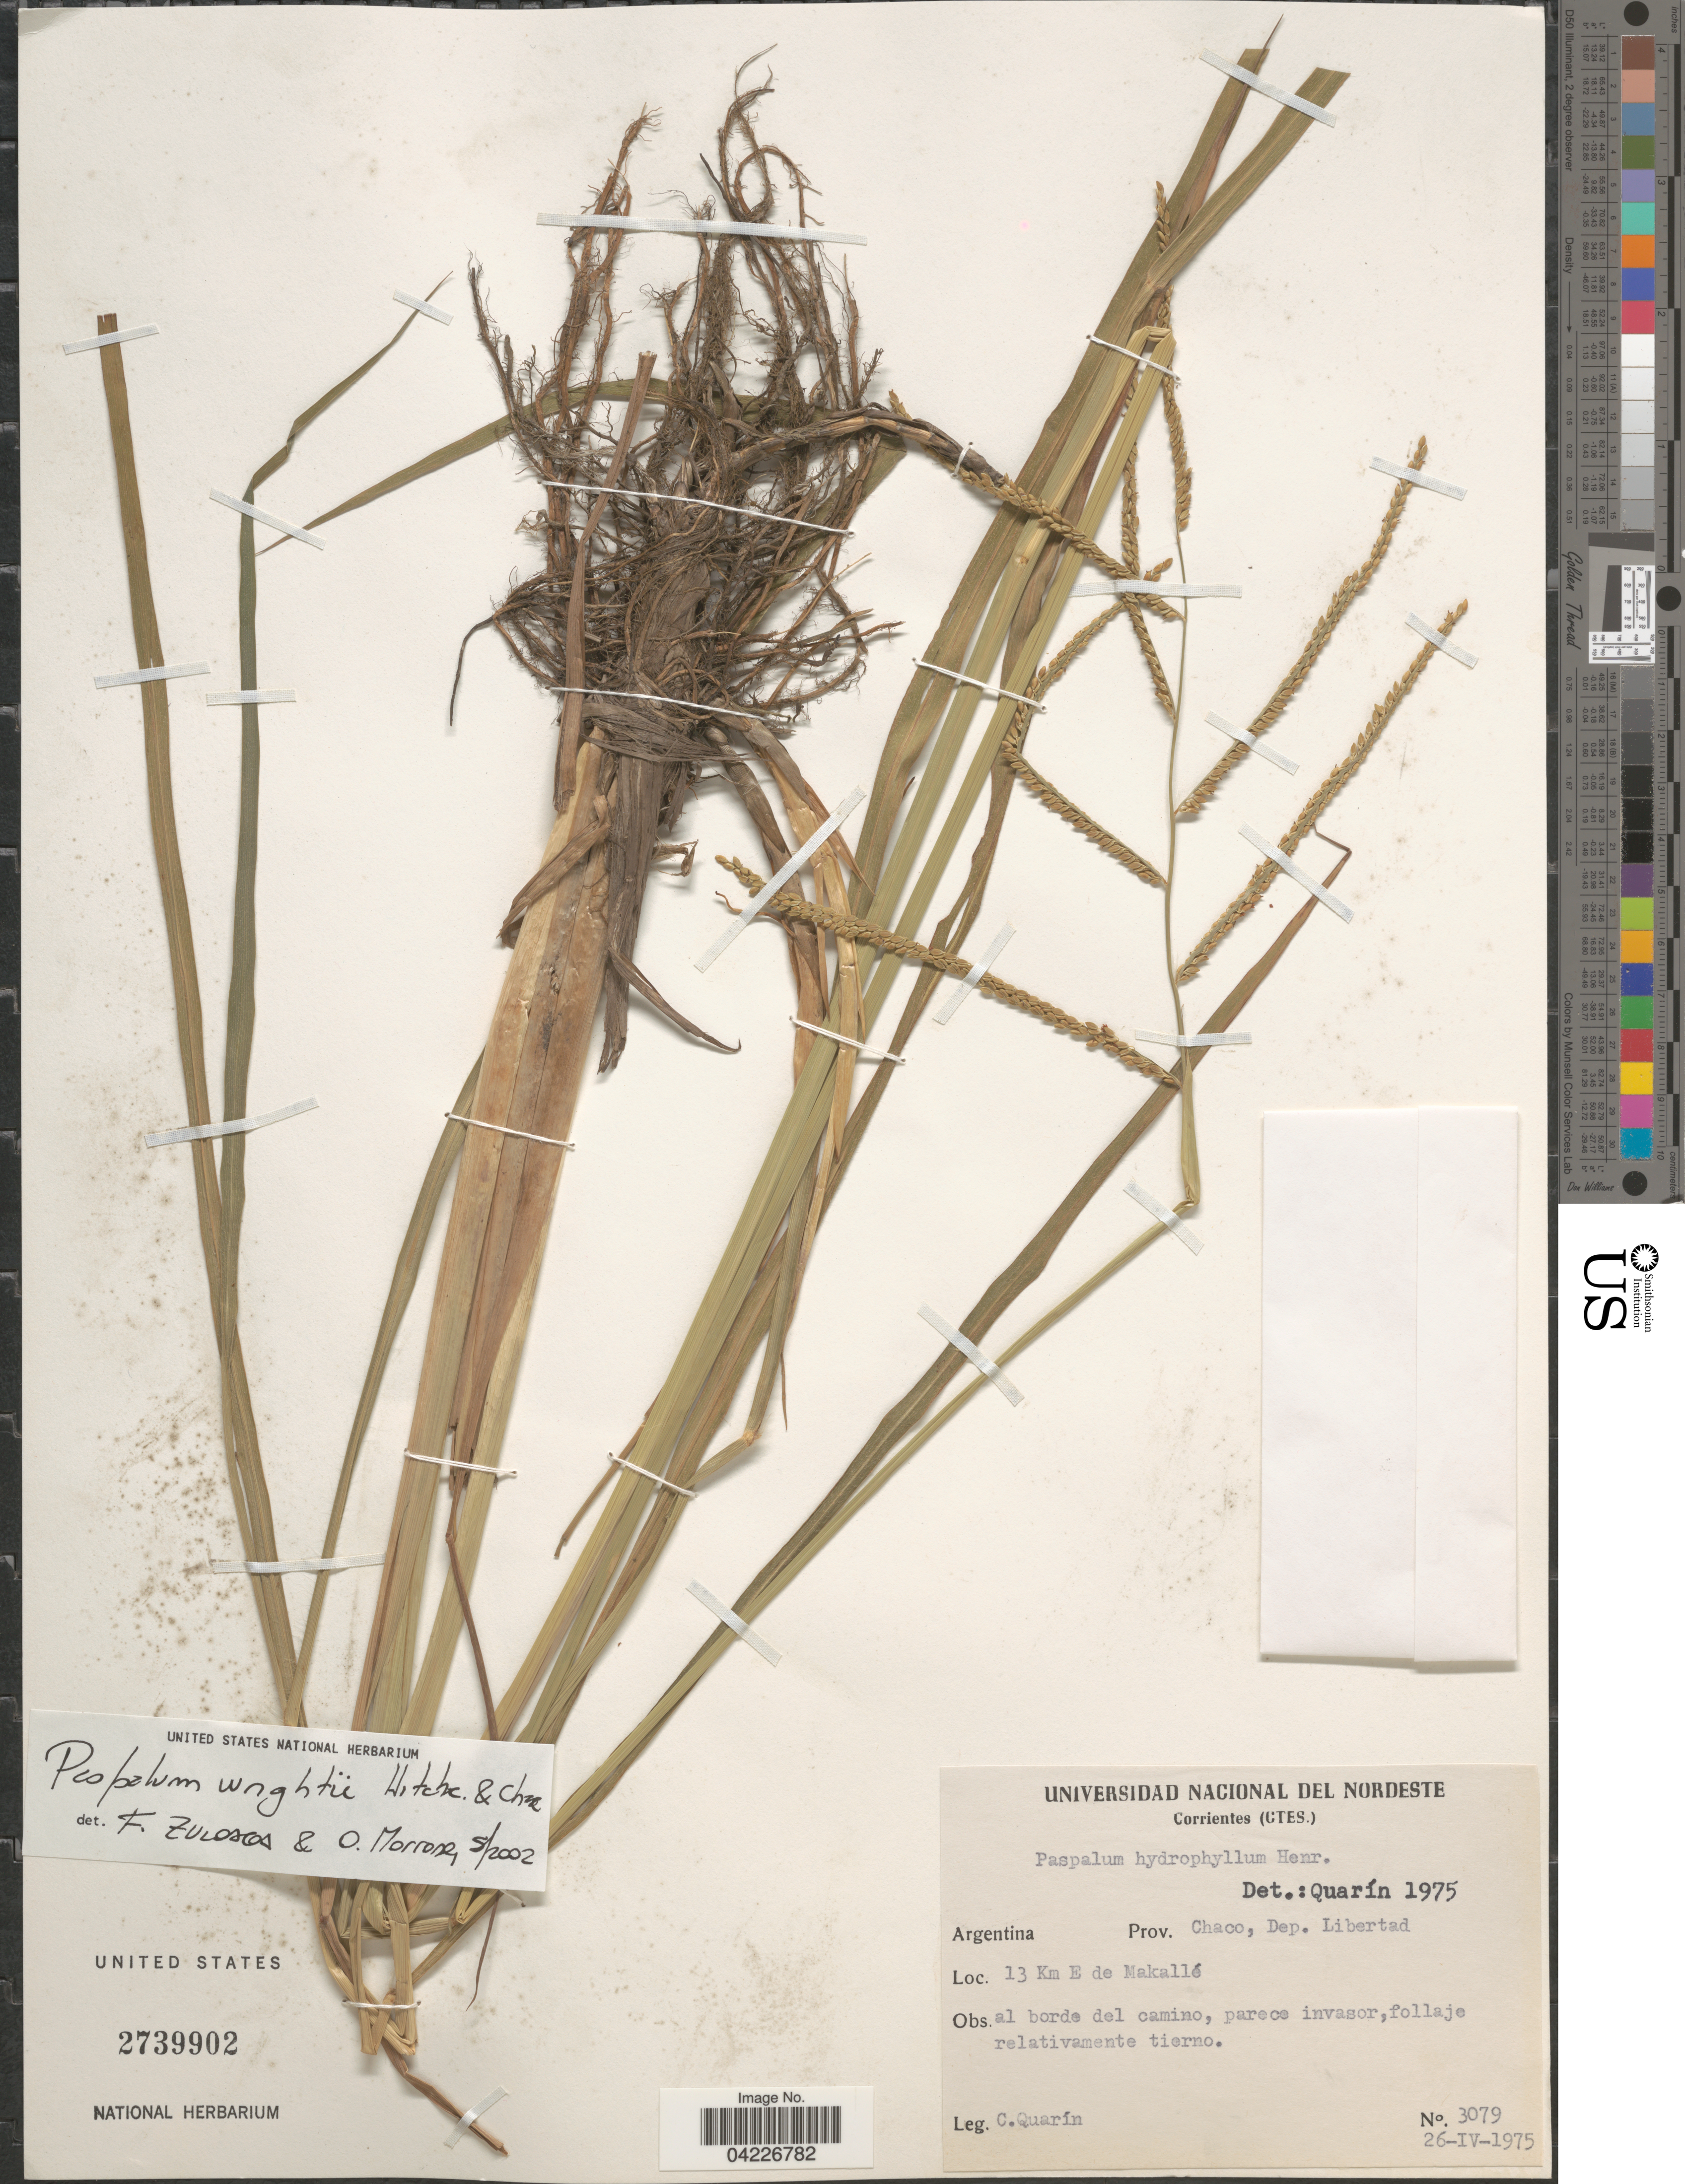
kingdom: Plantae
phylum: Tracheophyta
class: Liliopsida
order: Poales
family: Poaceae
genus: Paspalum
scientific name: Paspalum wrightii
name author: Hitchc. & Chase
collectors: C. Quarín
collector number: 3079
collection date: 1975-04-26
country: Argentina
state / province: Chaco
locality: Dep. Libertad. 13 Km E de Makallé. Al borde del camino.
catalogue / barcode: US 2739902